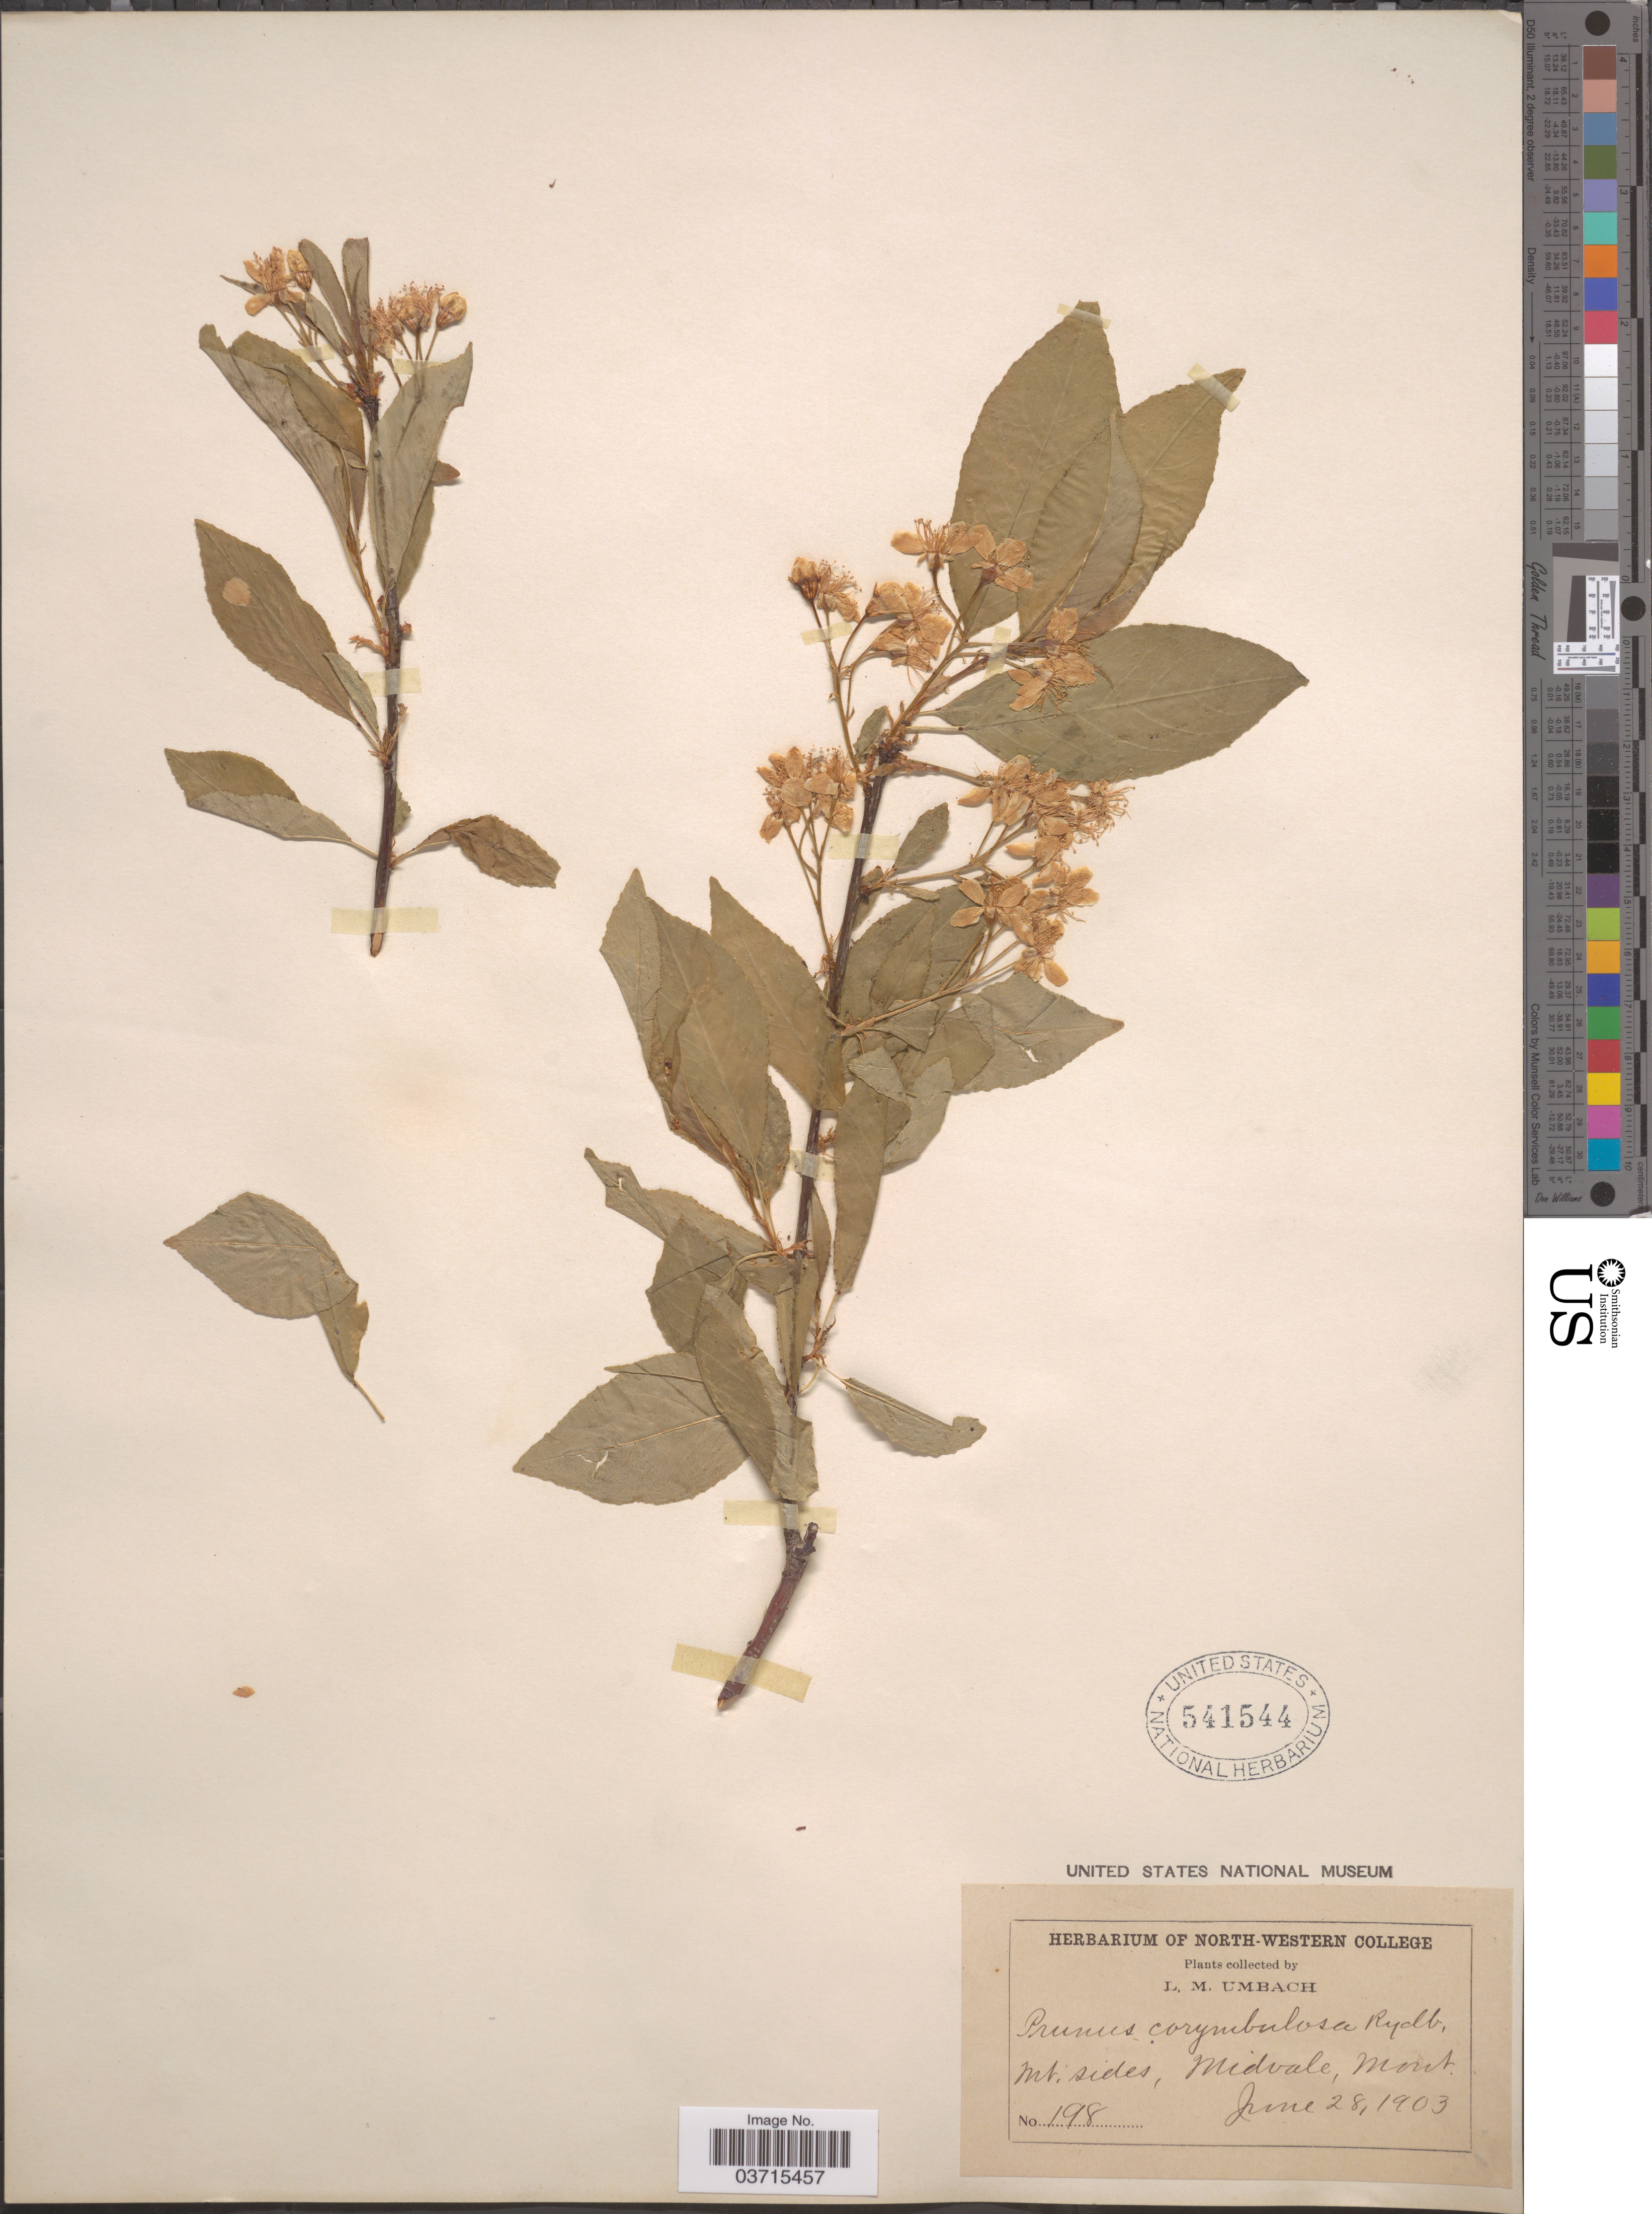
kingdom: Plantae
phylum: Tracheophyta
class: Magnoliopsida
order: Rosales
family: Rosaceae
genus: Prunus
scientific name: Prunus corymbulosa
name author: Rydb.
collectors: L. M. Umbach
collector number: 198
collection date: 1903-06-28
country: United States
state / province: Montana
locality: Mt. sides, Midvale.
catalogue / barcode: US 541544